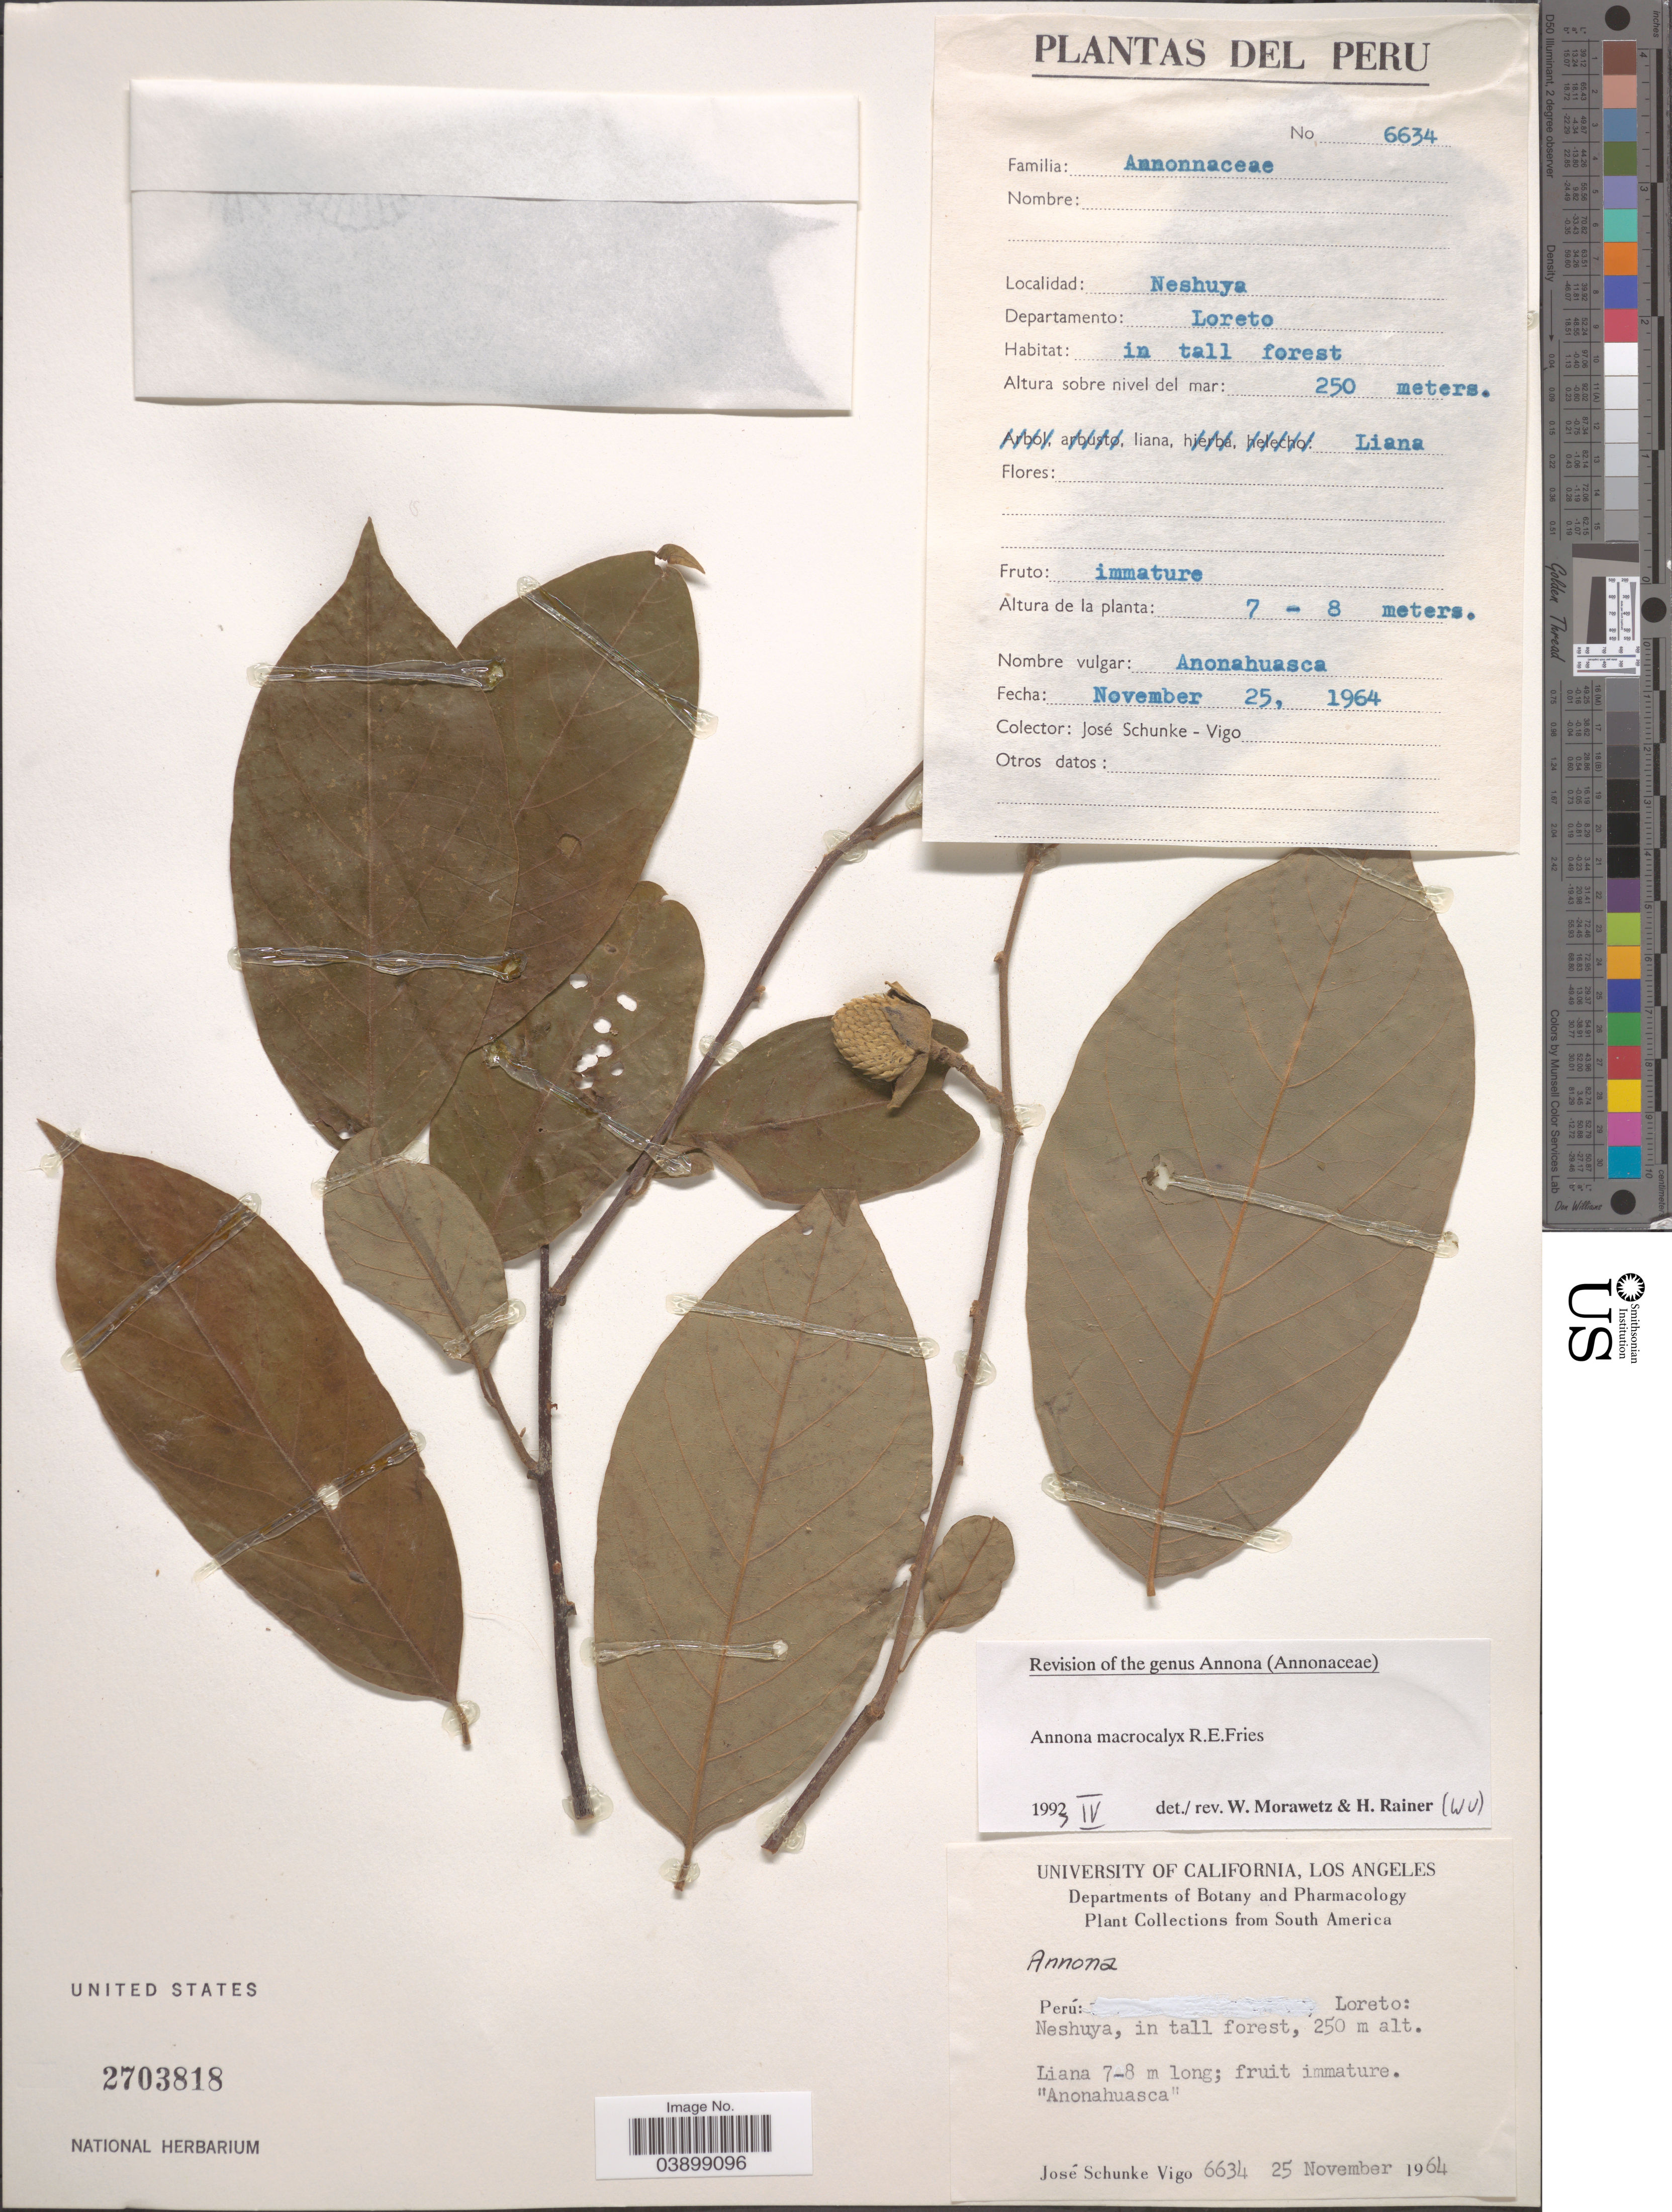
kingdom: Plantae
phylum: Tracheophyta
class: Magnoliopsida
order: Magnoliales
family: Annonaceae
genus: Annona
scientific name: Annona macrocalyx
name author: R.E. Fr.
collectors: J. Schunke Vigo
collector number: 6634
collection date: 1964-11-25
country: Peru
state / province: Loreto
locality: Neshuya. Departamento: Loreto.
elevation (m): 250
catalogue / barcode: US 2703818